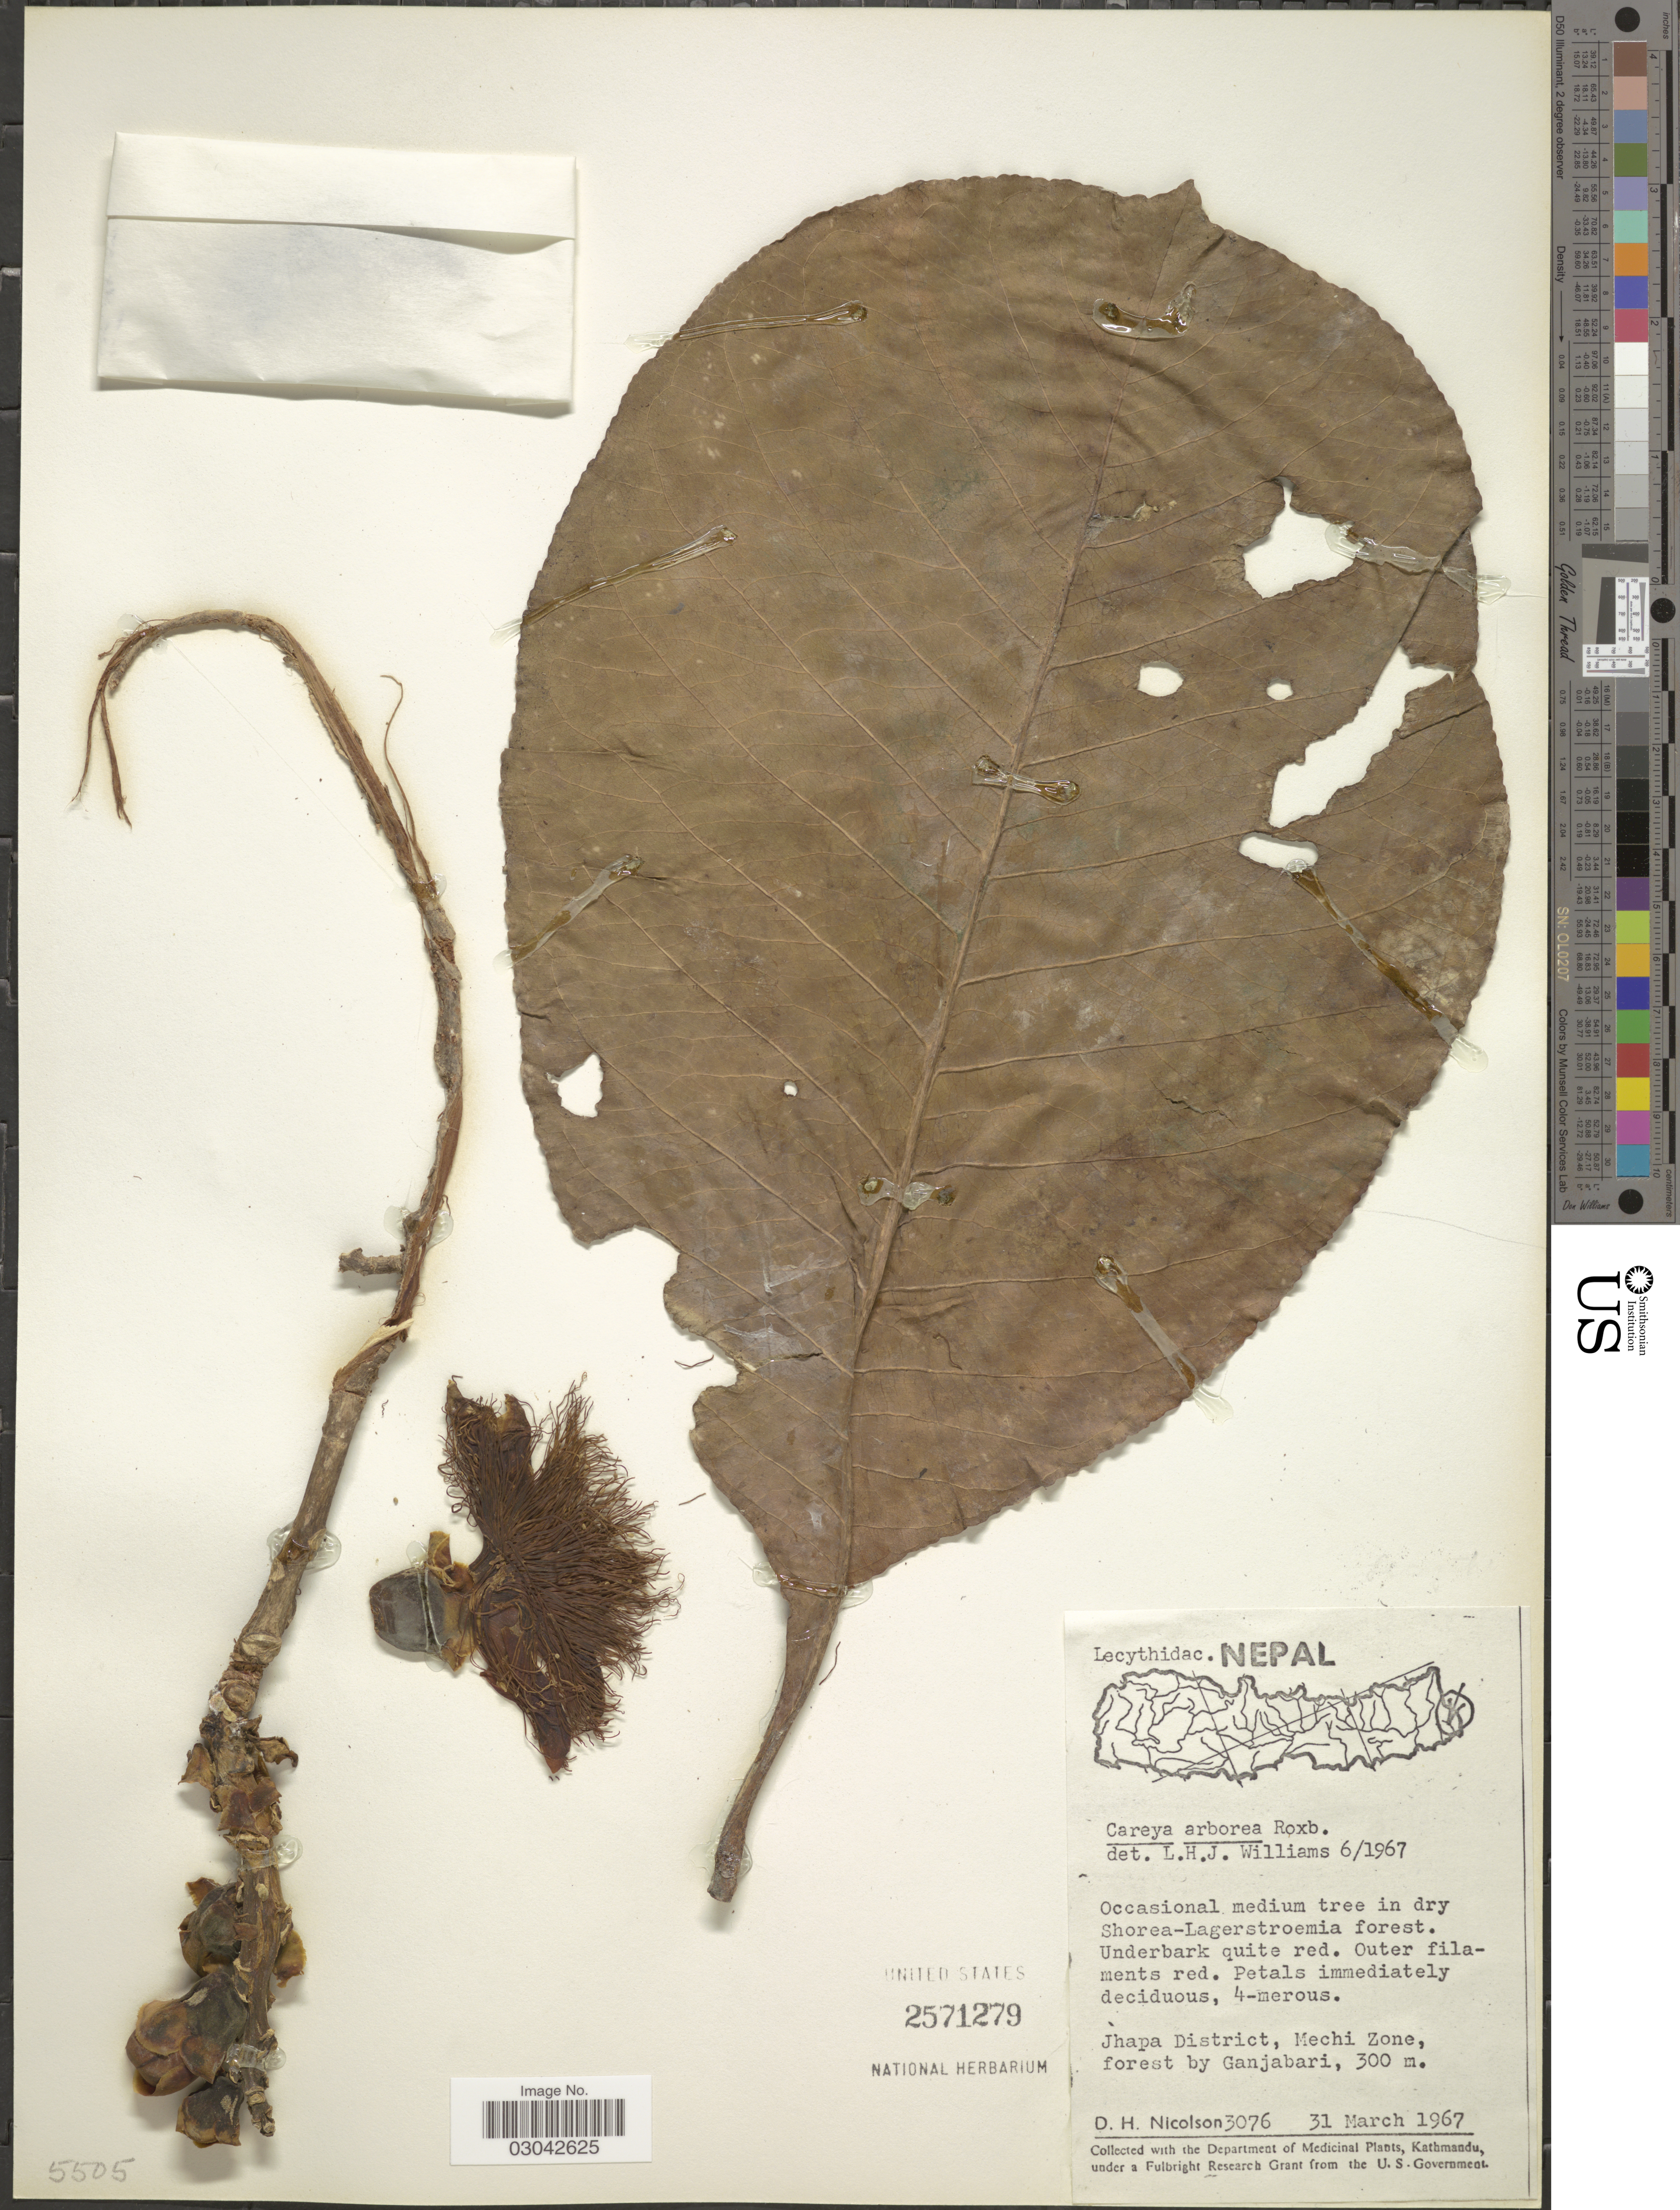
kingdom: Plantae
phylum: Tracheophyta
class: Magnoliopsida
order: Ericales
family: Lecythidaceae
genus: Careya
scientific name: Careya arborea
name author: Roxb.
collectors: D. H. Nicolson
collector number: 3076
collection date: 1967-03-31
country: Nepal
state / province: Mechi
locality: Jhapa District, Mechi Zone, forest by Ganjabari.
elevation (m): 300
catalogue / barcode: US 2571279